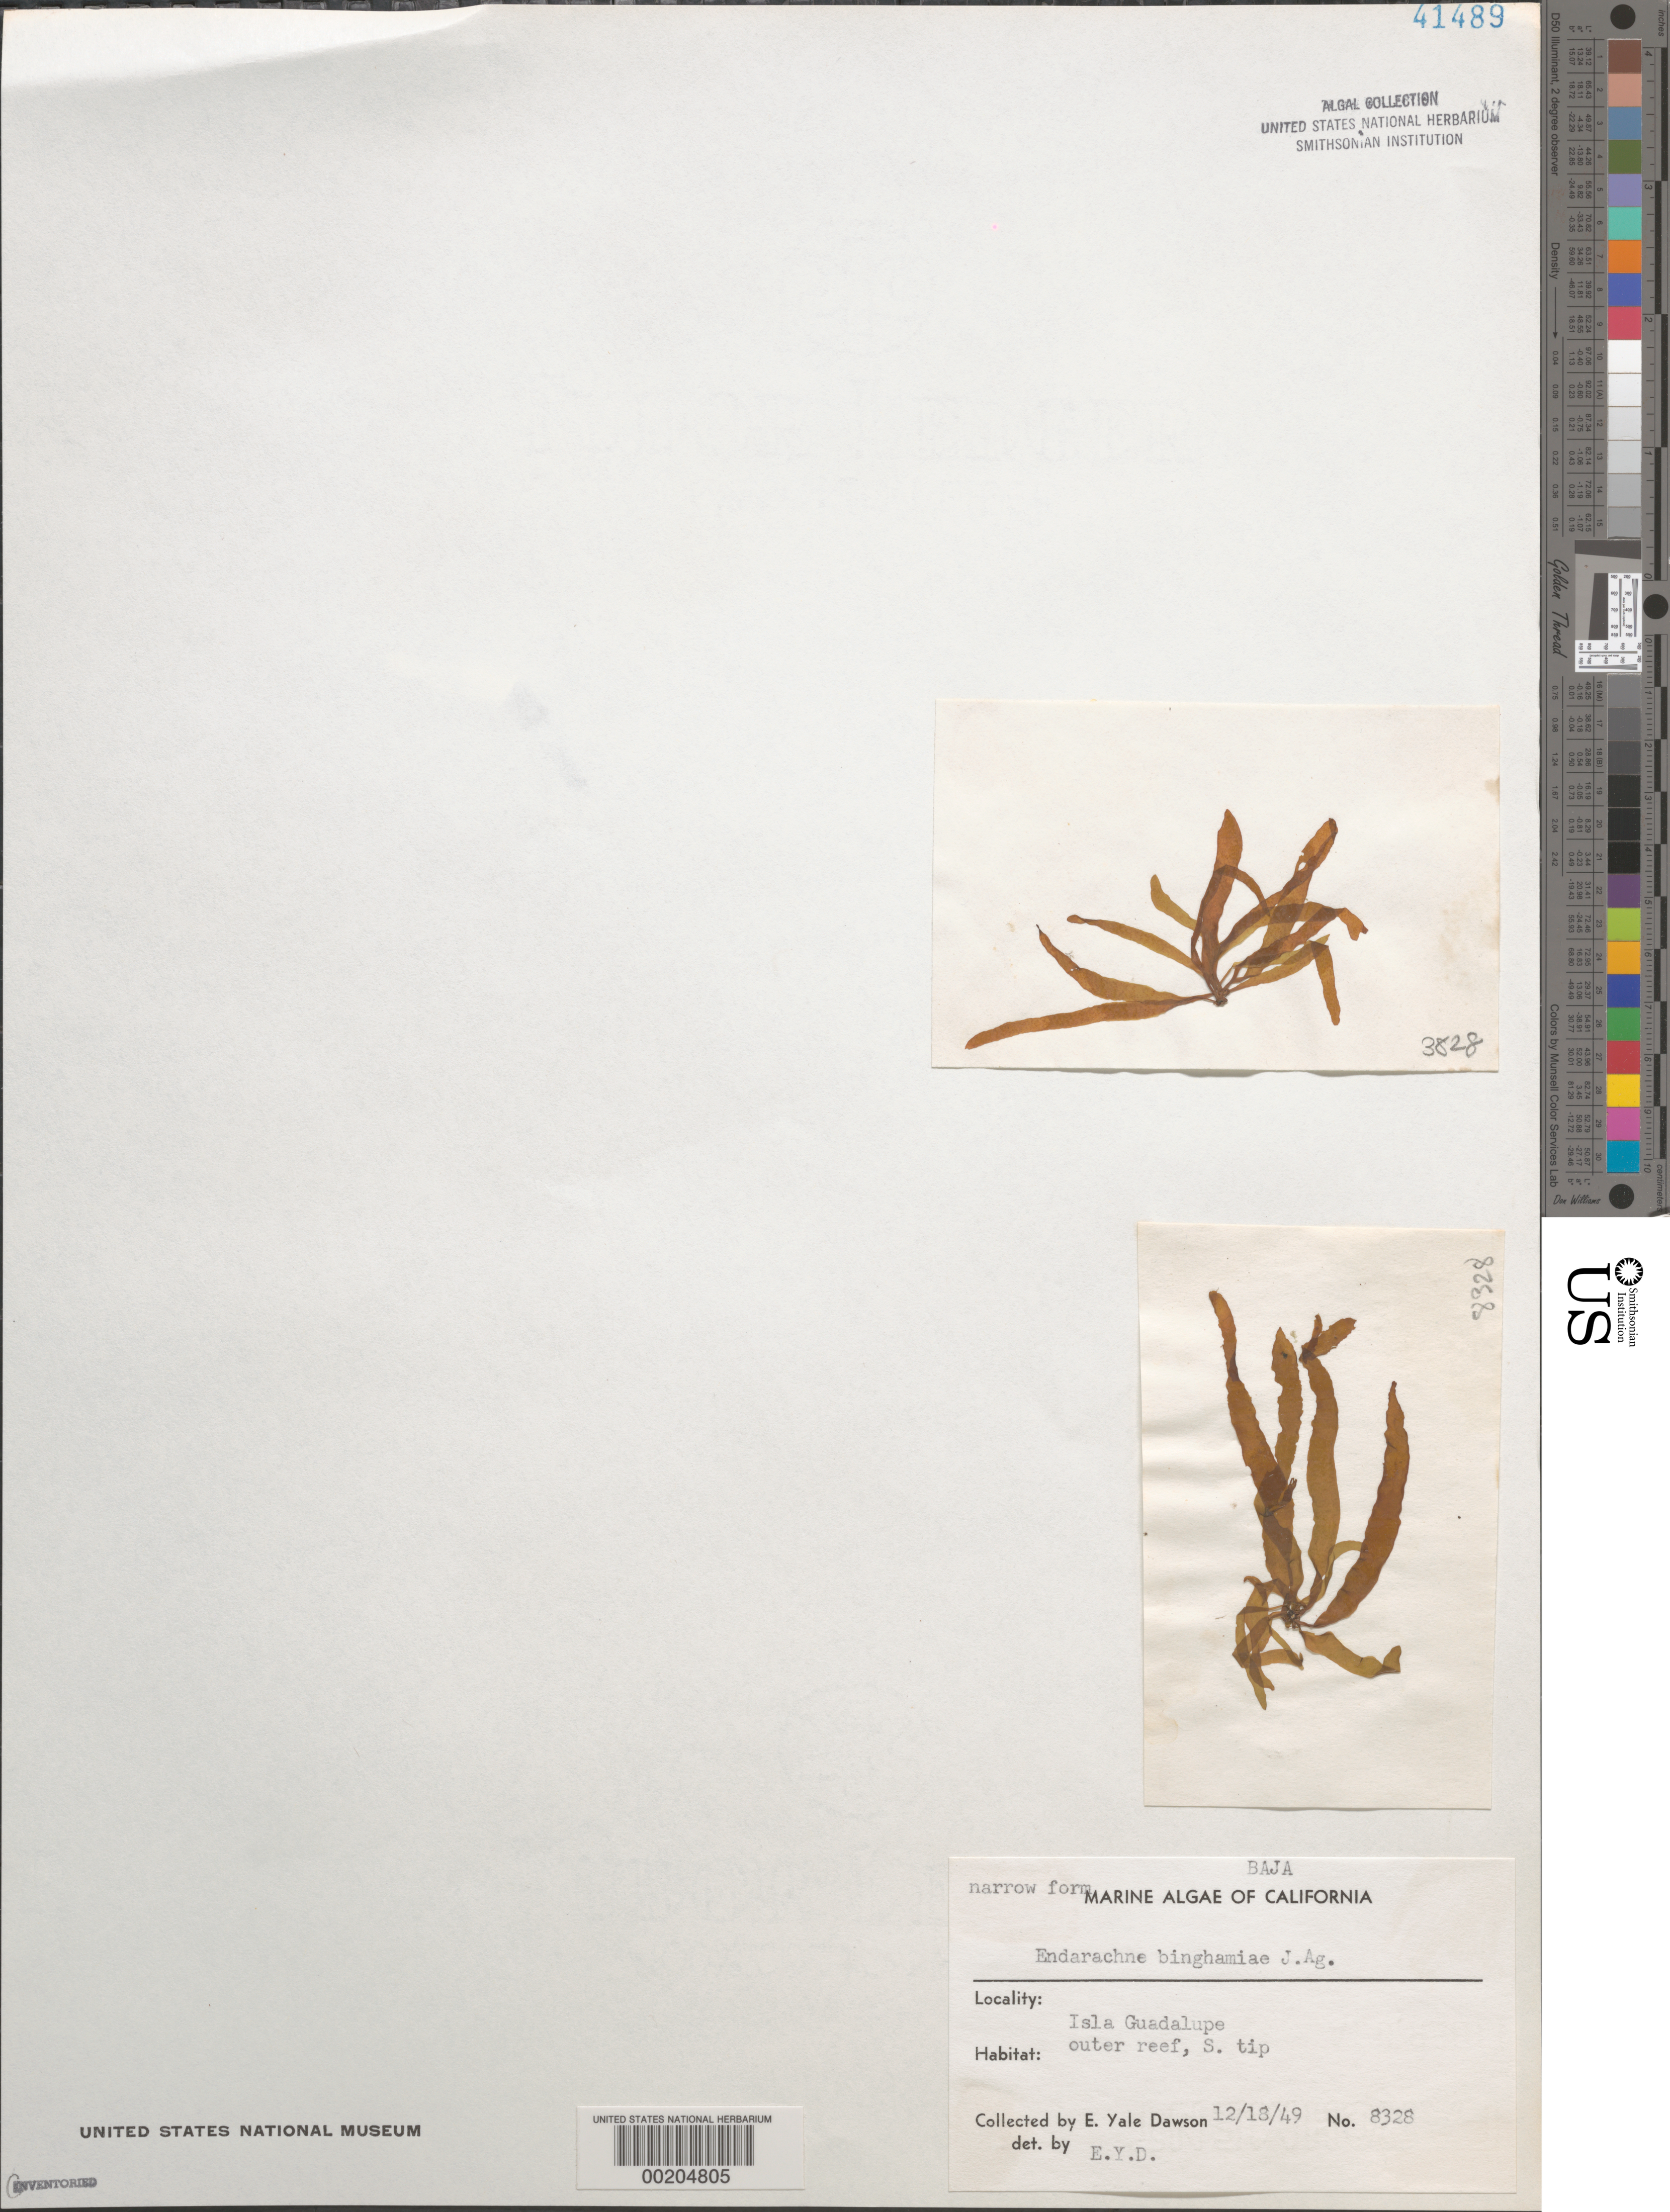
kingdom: Chromista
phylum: Ochrophyta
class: Phaeophyceae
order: Scytosiphonales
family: Scytosiphonaceae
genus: Petalonia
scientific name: Petalonia binghamiae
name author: (J. Agardh) K.L.Vinogr.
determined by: Algae name updating Project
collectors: E. Y. Dawson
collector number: EYD 8328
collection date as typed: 18 Dec 1949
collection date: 1949-12-18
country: Mexico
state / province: Baja California Norte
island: Isla Guadalupe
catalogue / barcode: US 41489